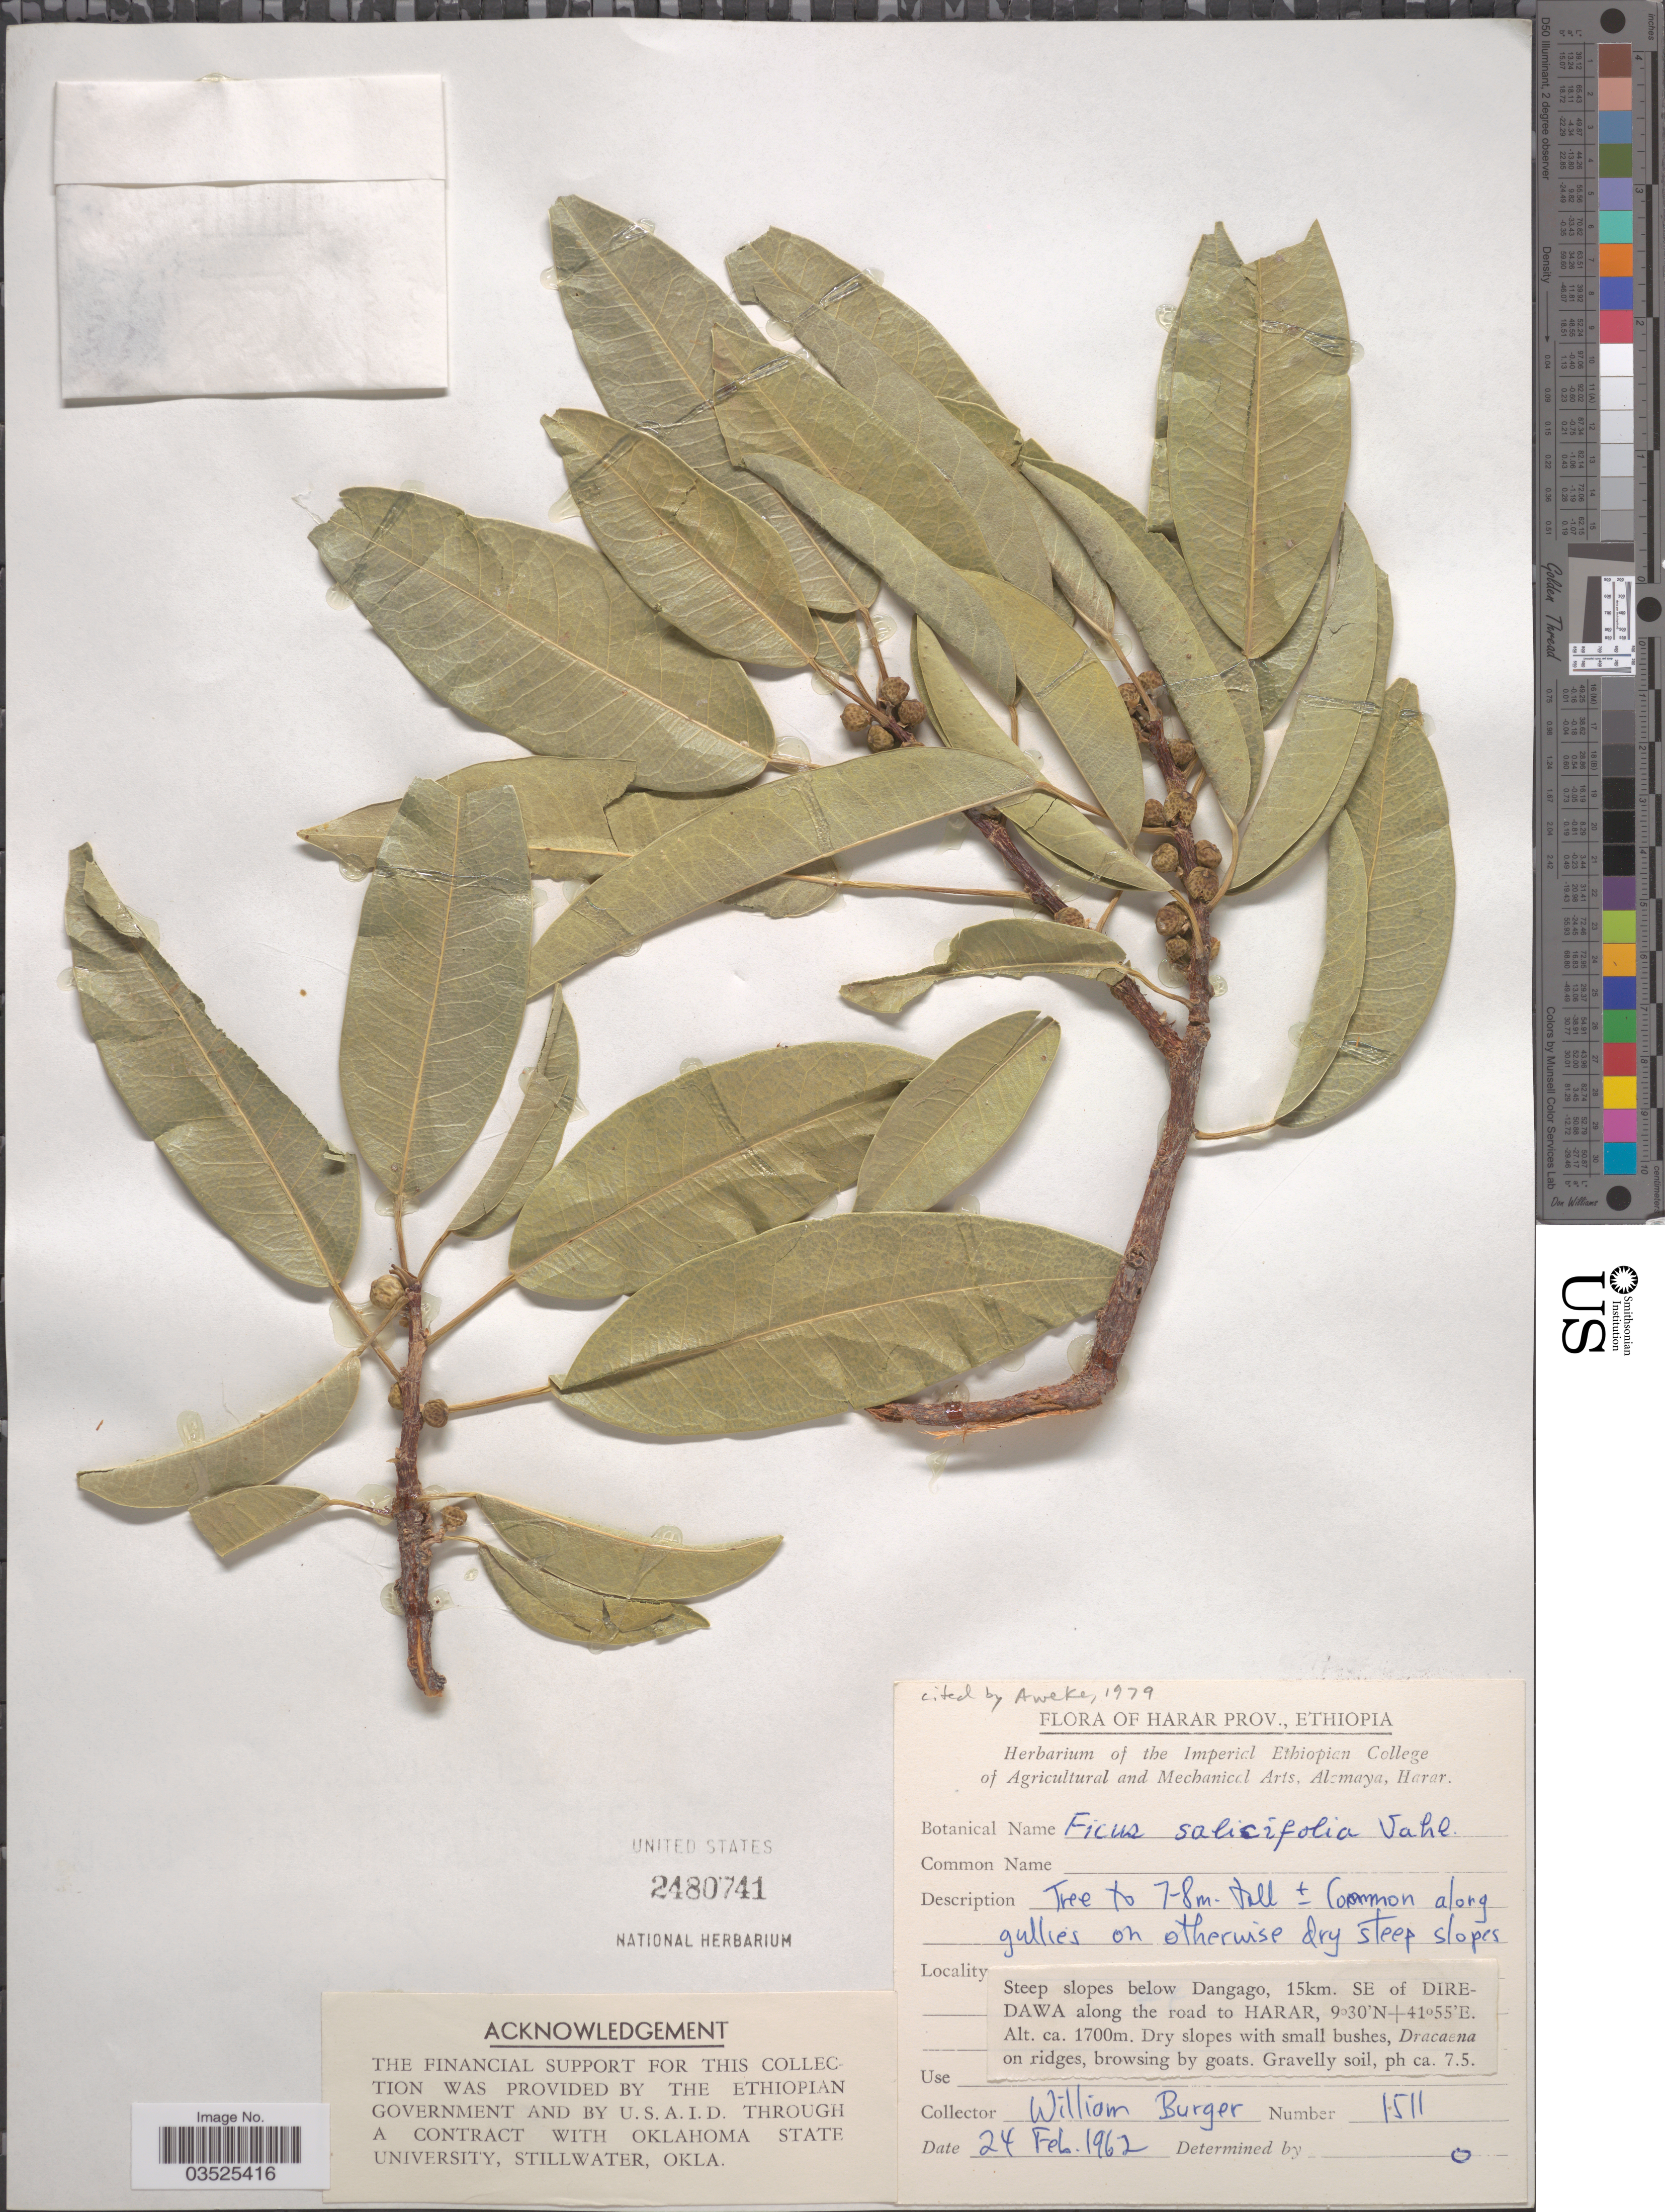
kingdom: Plantae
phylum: Tracheophyta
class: Magnoliopsida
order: Rosales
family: Moraceae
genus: Ficus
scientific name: Ficus salicifolia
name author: Vahl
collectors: W. Burger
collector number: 1511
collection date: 1962-02-24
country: Ethiopia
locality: Harar Prov., Steep slopes below Dangago, 15km. SE of Dire Dawa along the road to Harar.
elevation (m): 1700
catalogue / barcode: US 2480741